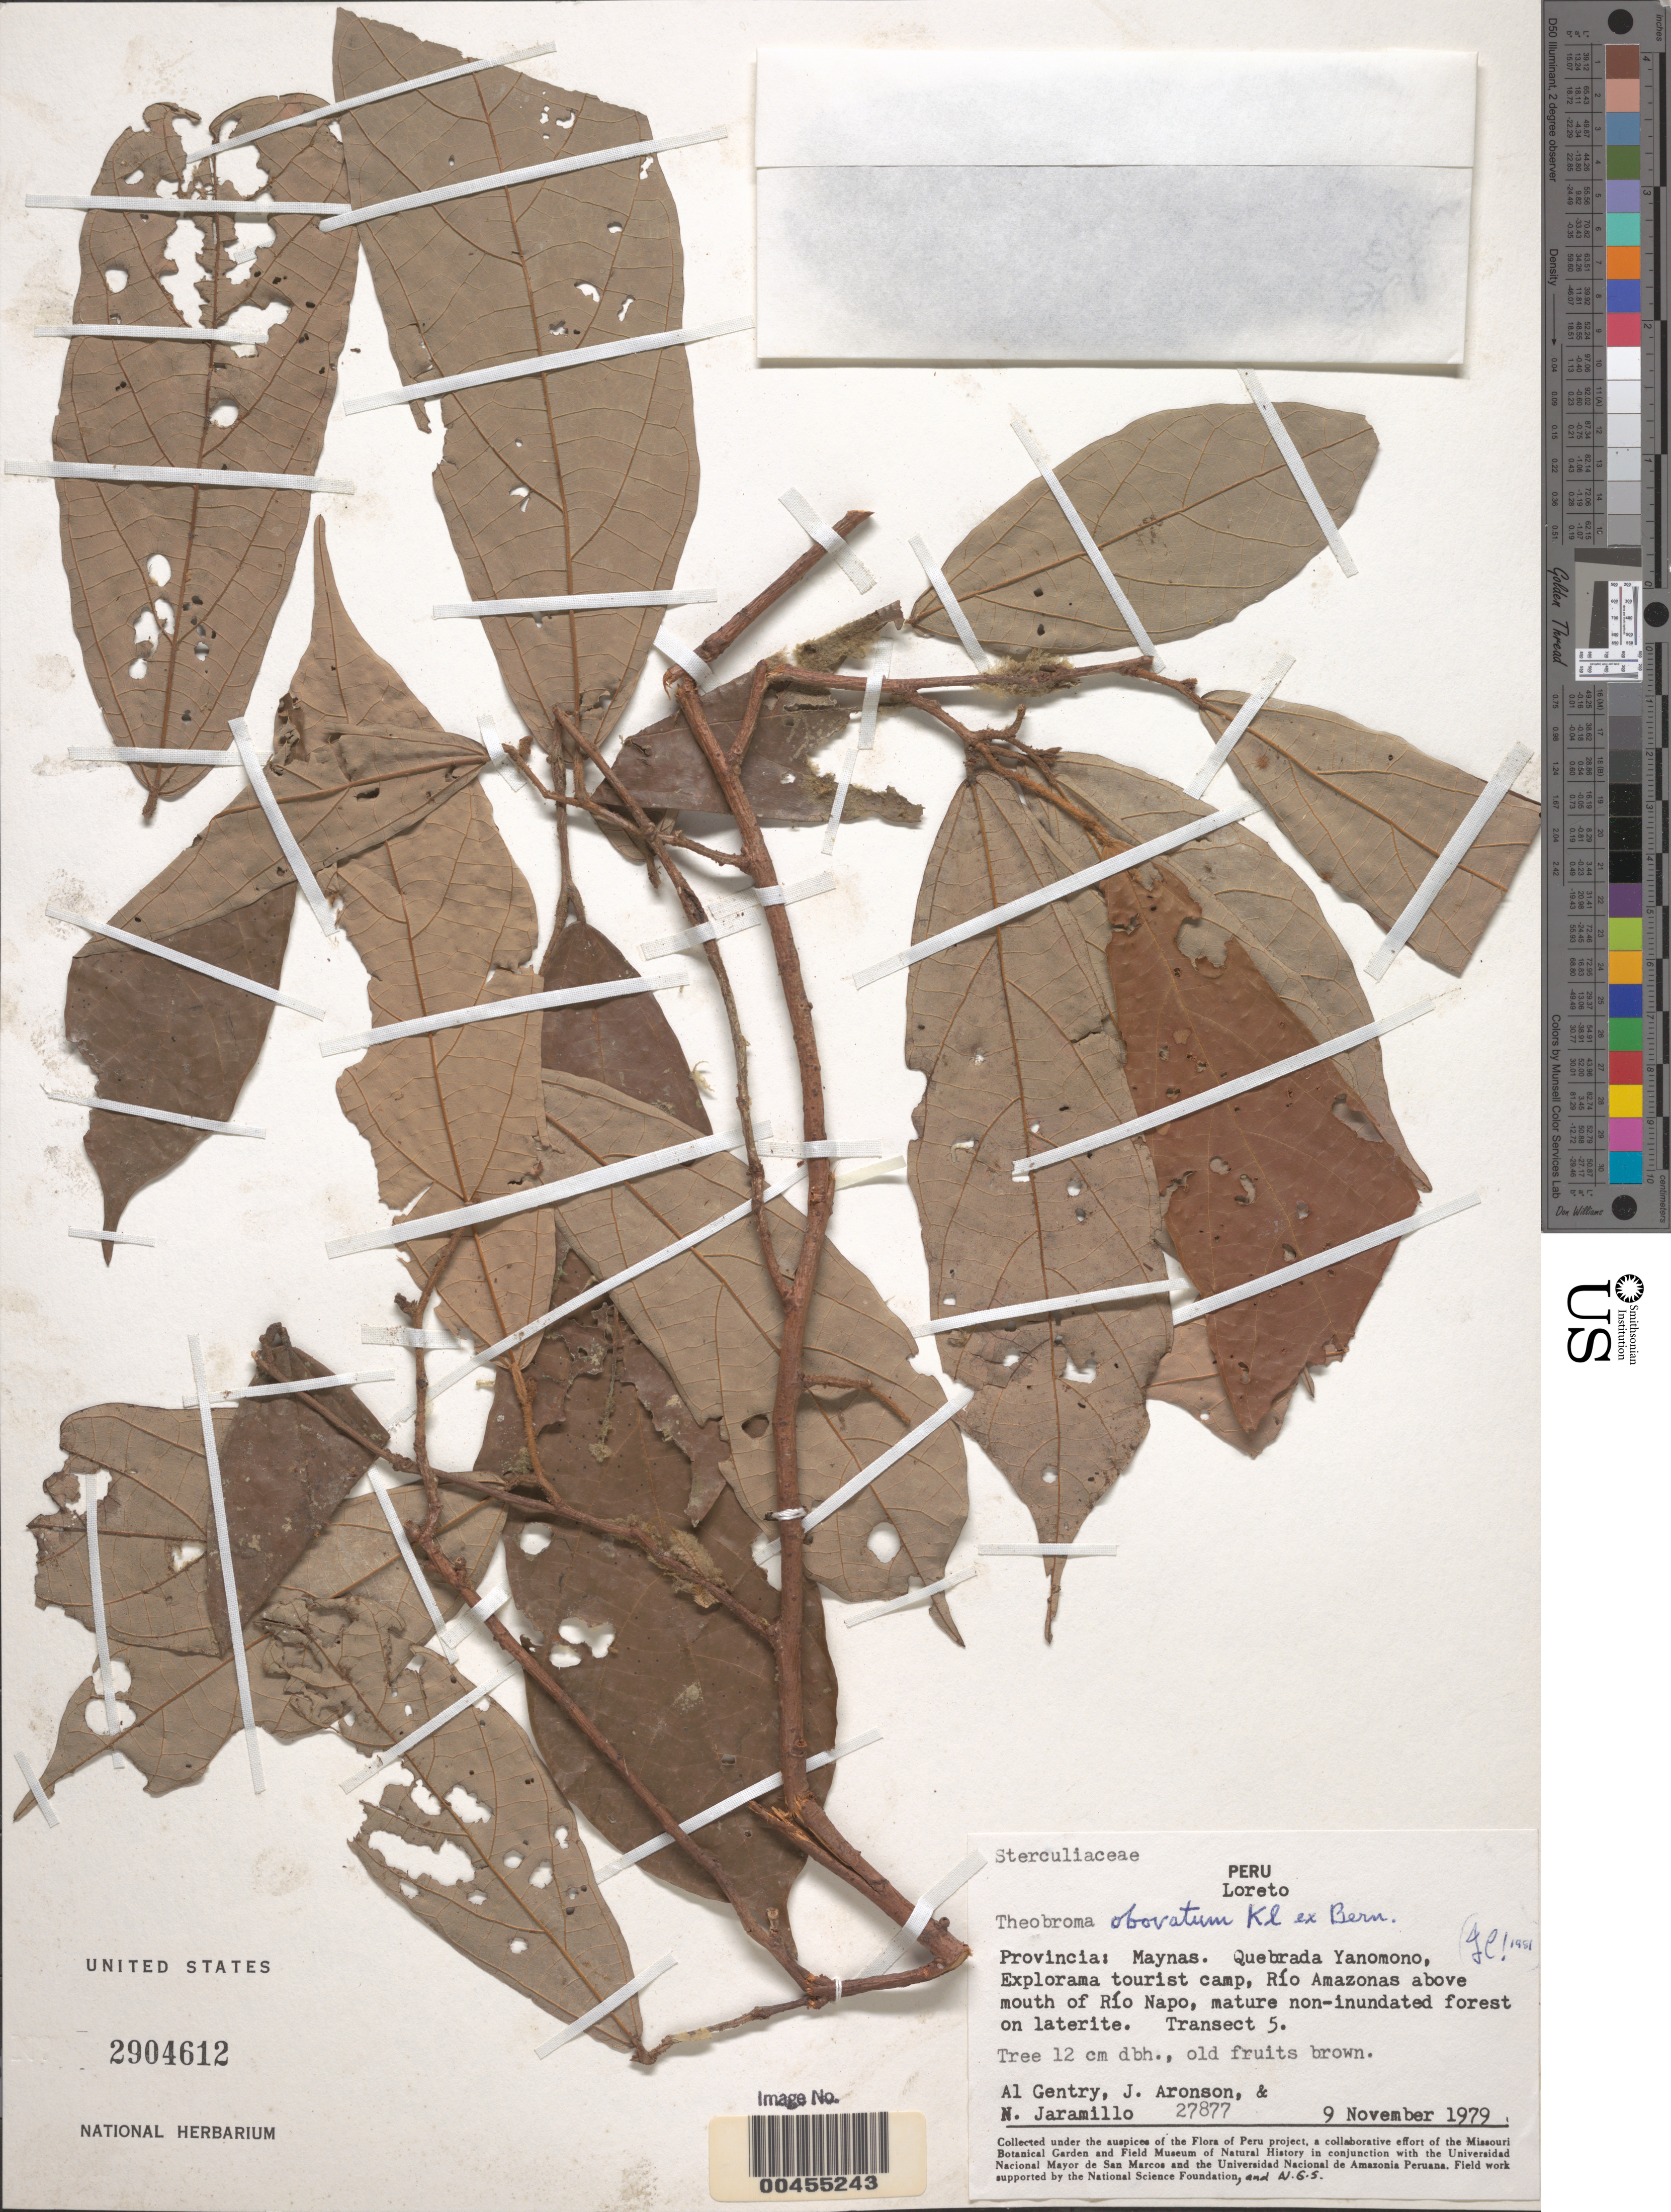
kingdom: Plantae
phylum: Tracheophyta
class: Magnoliopsida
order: Malvales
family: Malvaceae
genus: Theobroma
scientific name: Theobroma obovatum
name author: Klotzsch ex Bernoulli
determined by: Cuatrecasas, J.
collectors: A. H. Gentry, J. Aronson & N. Jaramillo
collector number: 27877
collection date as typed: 09 Nov 1979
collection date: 1979-11-09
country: Peru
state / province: Loreto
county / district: Maynas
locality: Quebrada Yanomono, Explorama tourist camp, Río Amazonas above mouth of Río Napo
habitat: mature non-inundated forest on laterite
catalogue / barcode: US 2904612